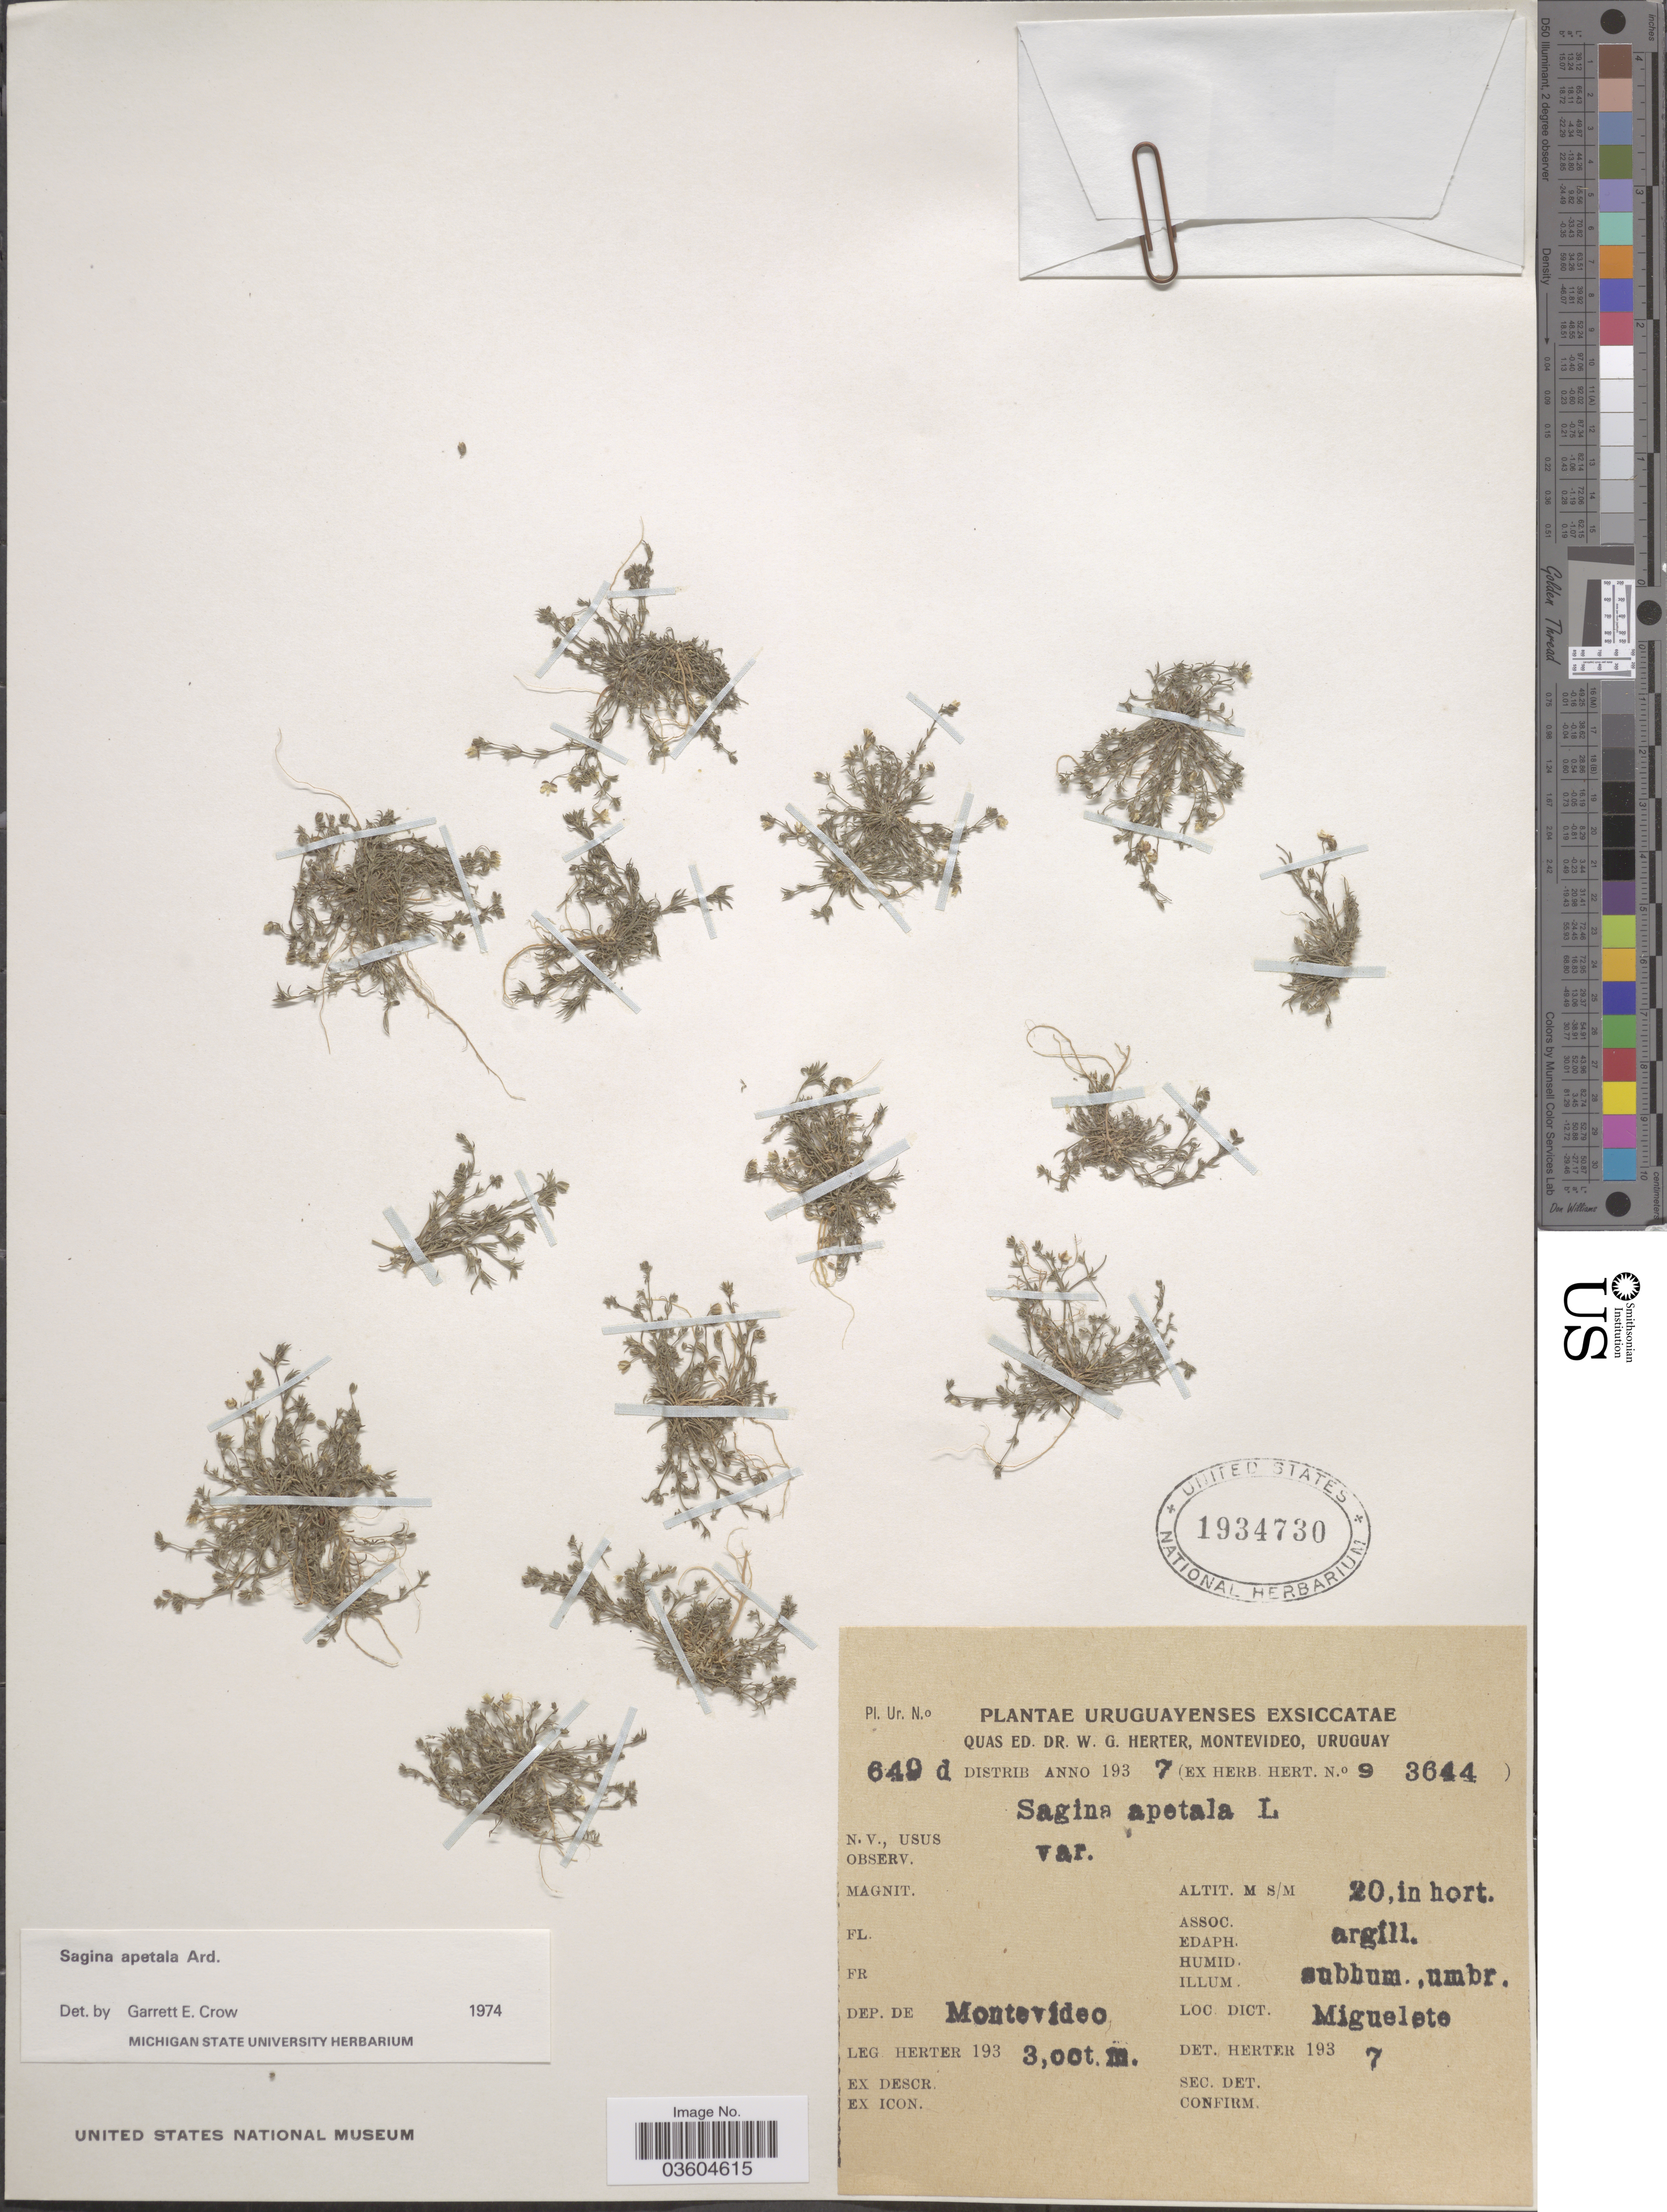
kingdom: Plantae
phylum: Tracheophyta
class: Magnoliopsida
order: Caryophyllales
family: Caryophyllaceae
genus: Sagina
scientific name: Sagina apetala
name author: Ard.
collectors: W. G. Herter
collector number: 649d/93644?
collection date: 1933-10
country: Uruguay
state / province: Montevideo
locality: Dep. de Montevideo. Miguelete.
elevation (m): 20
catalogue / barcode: US 1934730